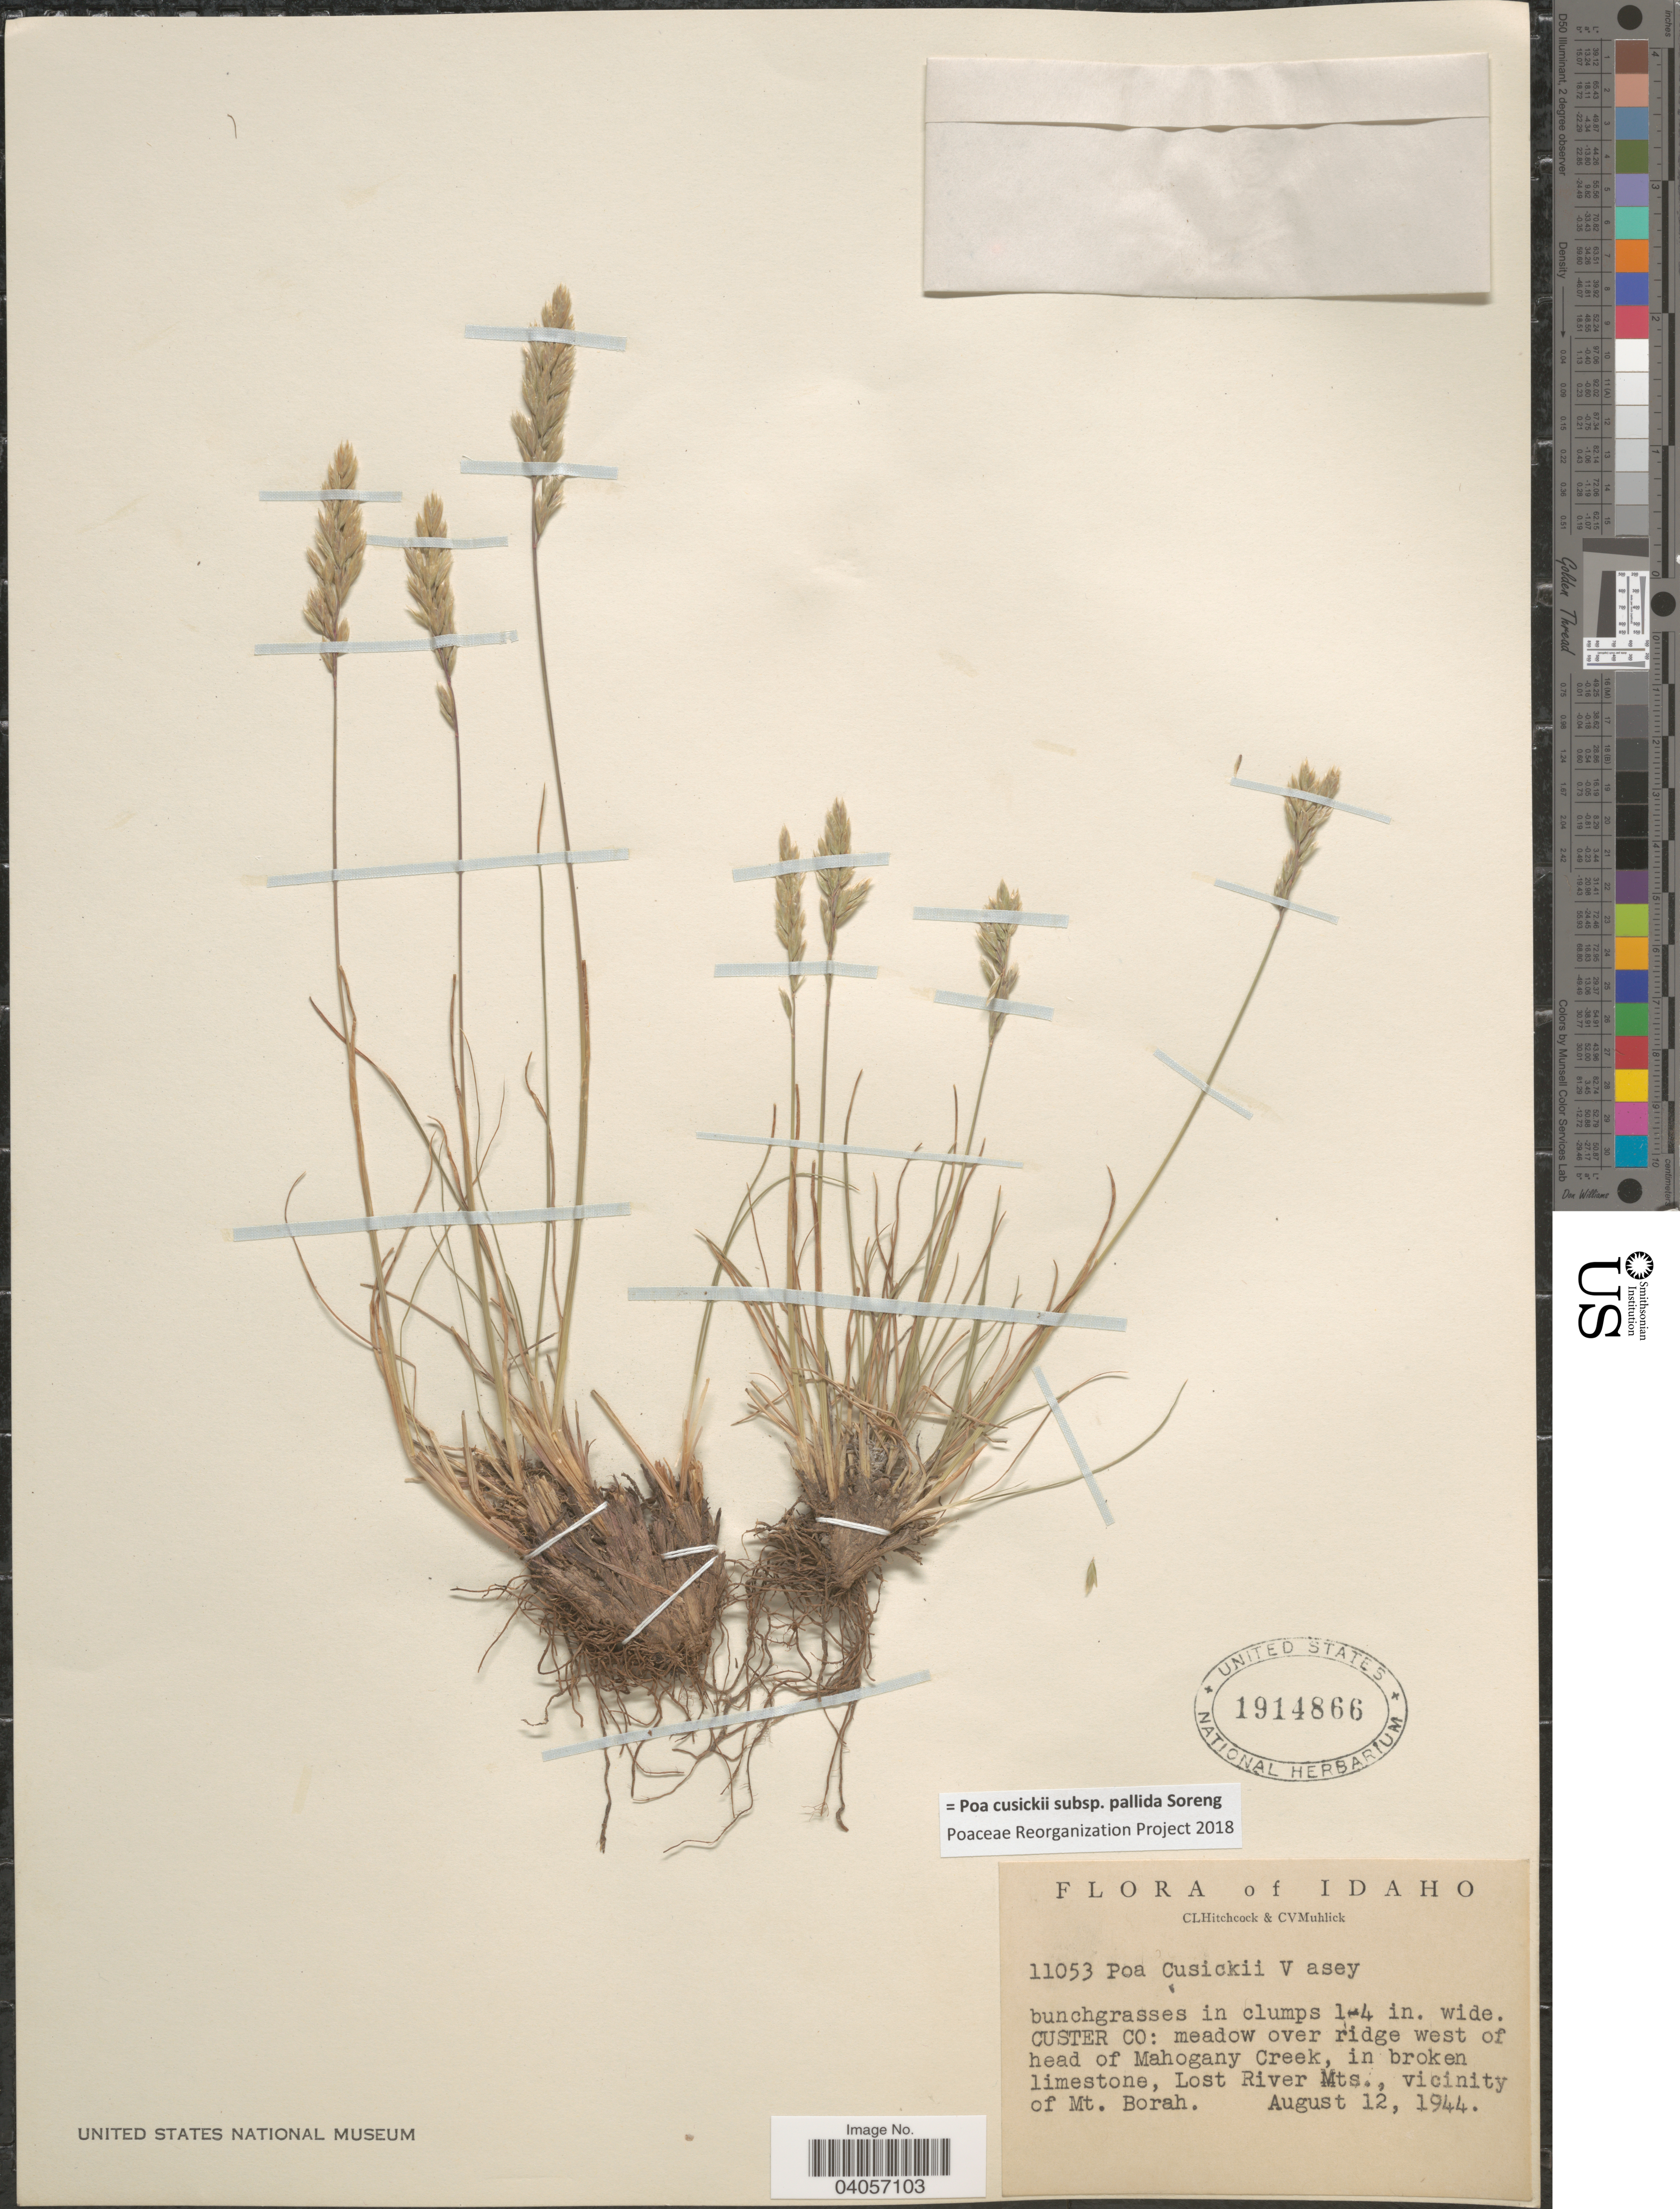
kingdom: Plantae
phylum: Tracheophyta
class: Liliopsida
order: Poales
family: Poaceae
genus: Poa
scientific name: Poa cusickii subsp. pallida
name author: Soreng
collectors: C. L. Hitchcock & C. V. Muhlick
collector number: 11053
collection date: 1944-08-12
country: United States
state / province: Idaho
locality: Custer Co: meadow over ridge west of head of Mahogany Creek, in broken limestone, Lost River Mts., vicinity of Mt. Borah.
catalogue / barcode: US 1914866